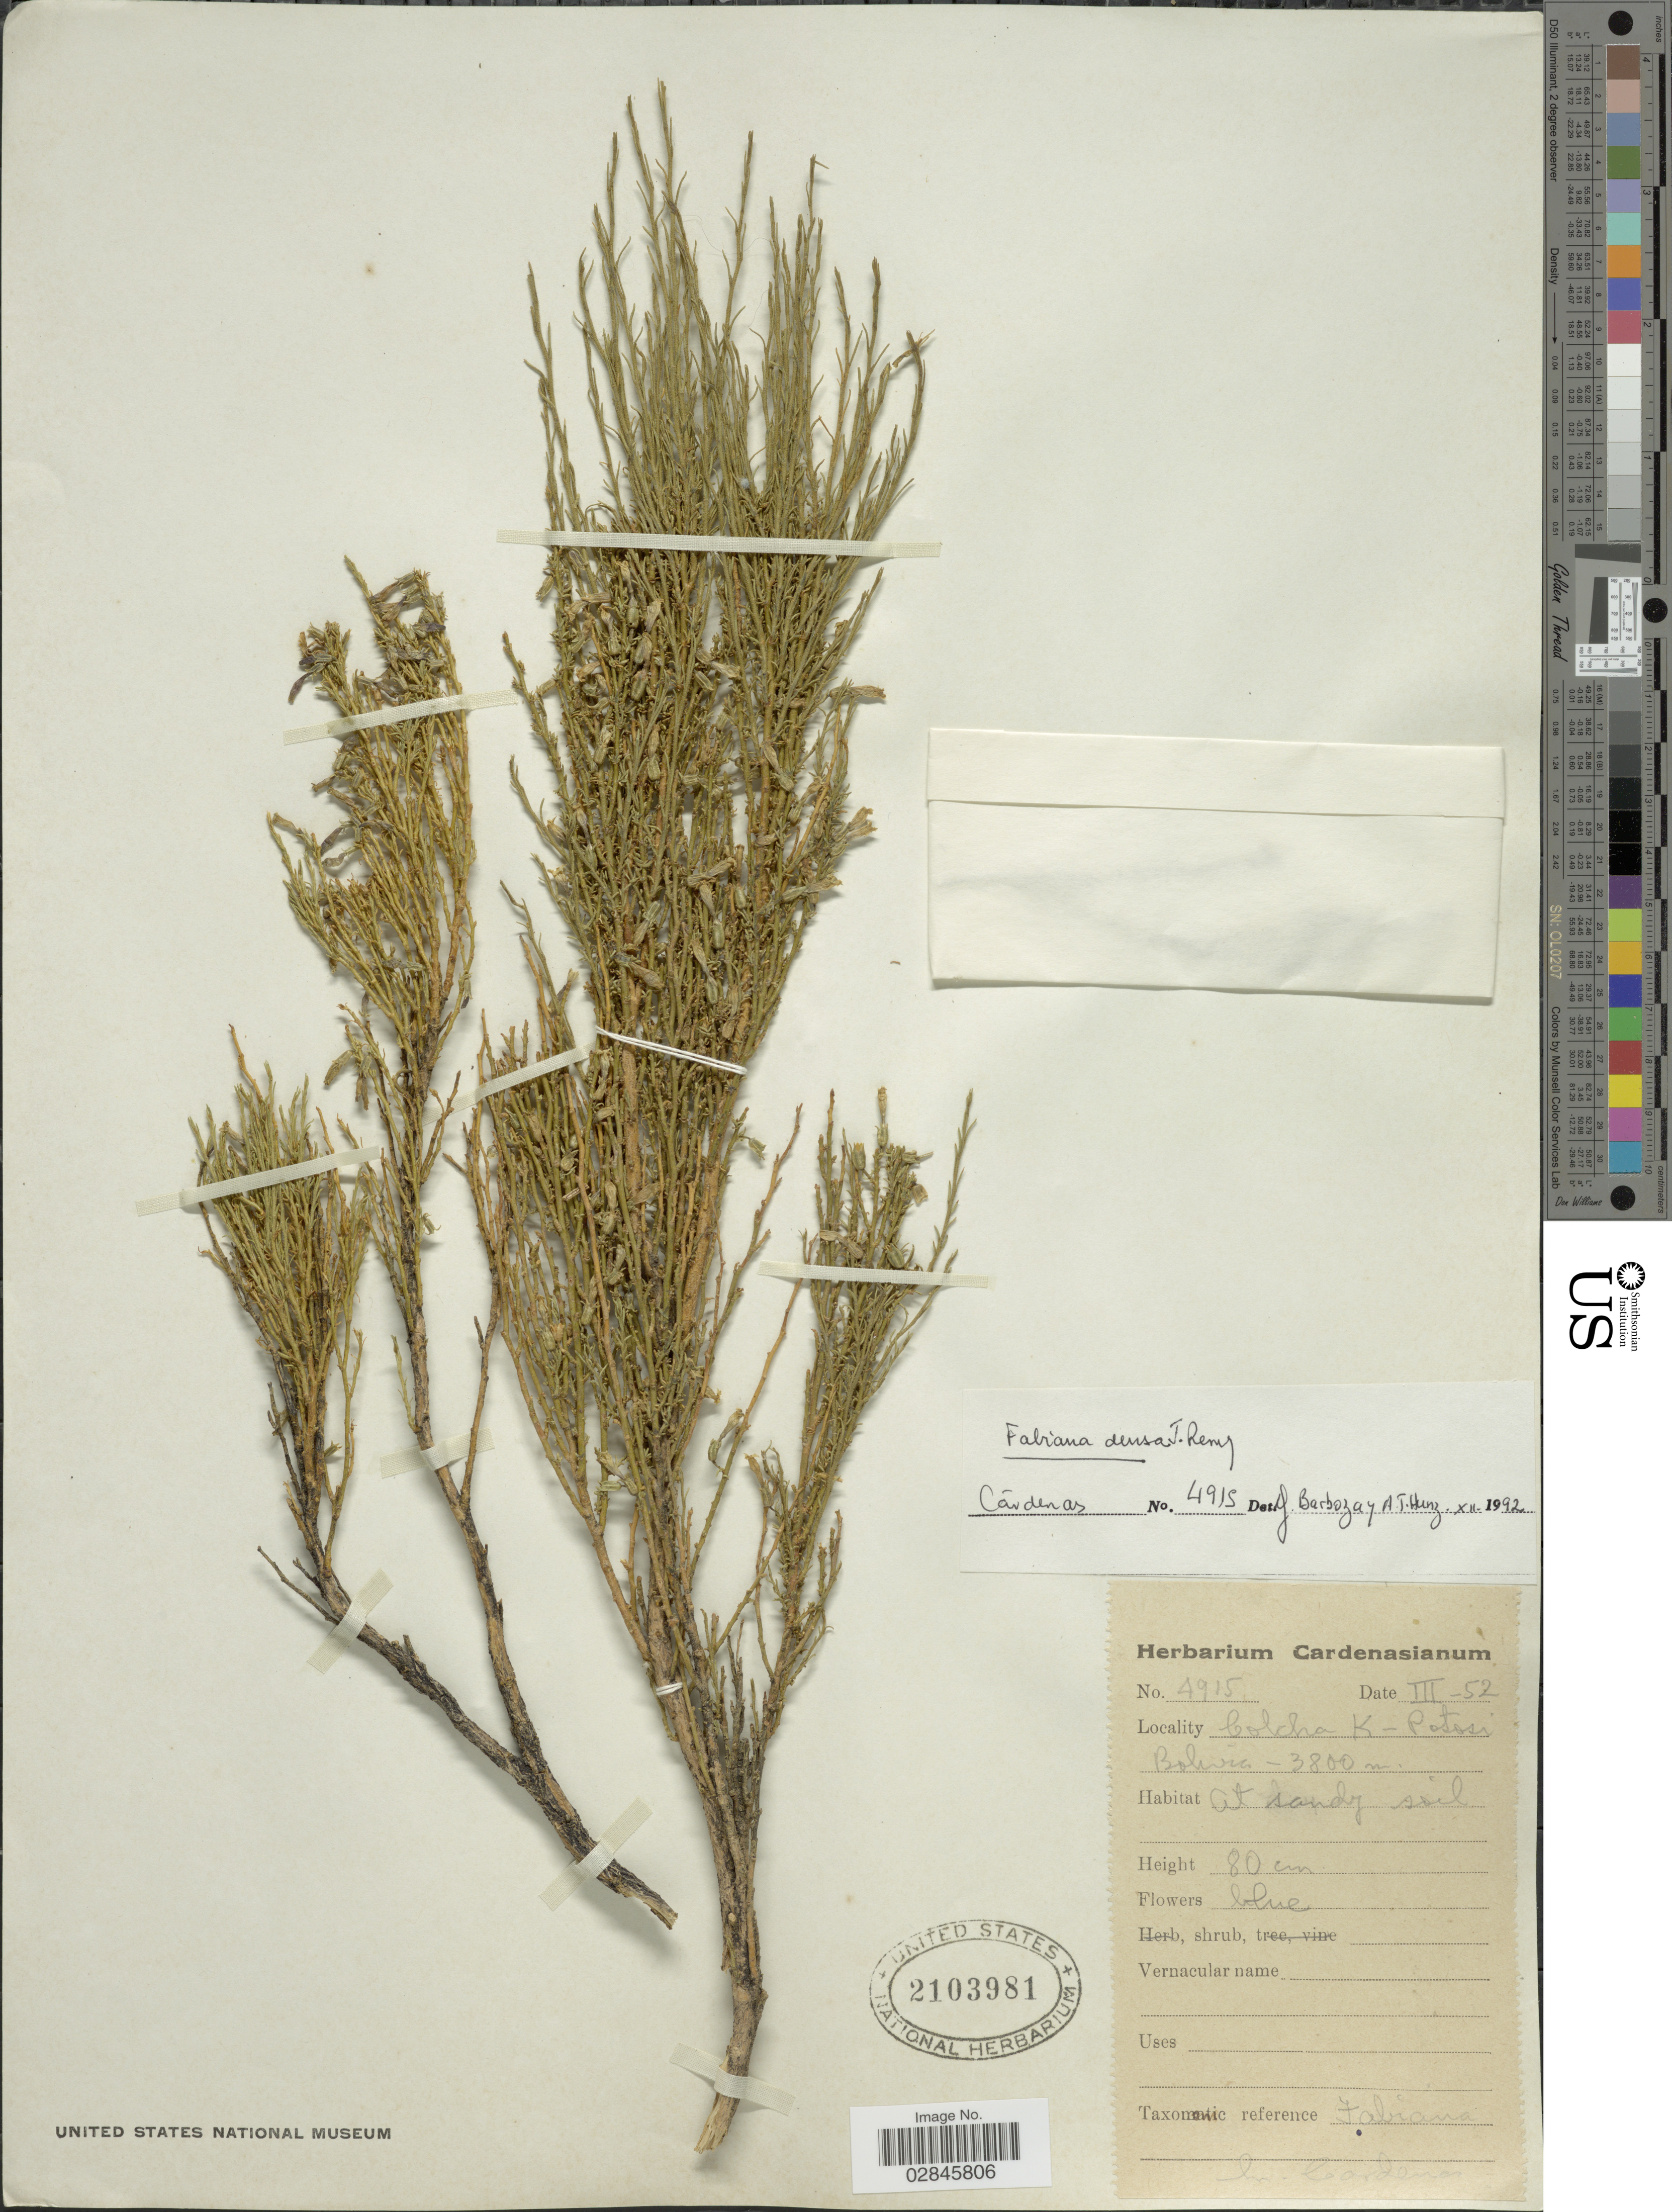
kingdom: Plantae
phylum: Tracheophyta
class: Magnoliopsida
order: Solanales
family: Solanaceae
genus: Fabiana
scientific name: Fabiana densa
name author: Remy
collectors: M. Cárdenas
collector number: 4915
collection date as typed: Transcribed d/m/y: /3/52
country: Bolivia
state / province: Potosi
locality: Colcha K.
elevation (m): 3800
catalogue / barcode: US 2103981